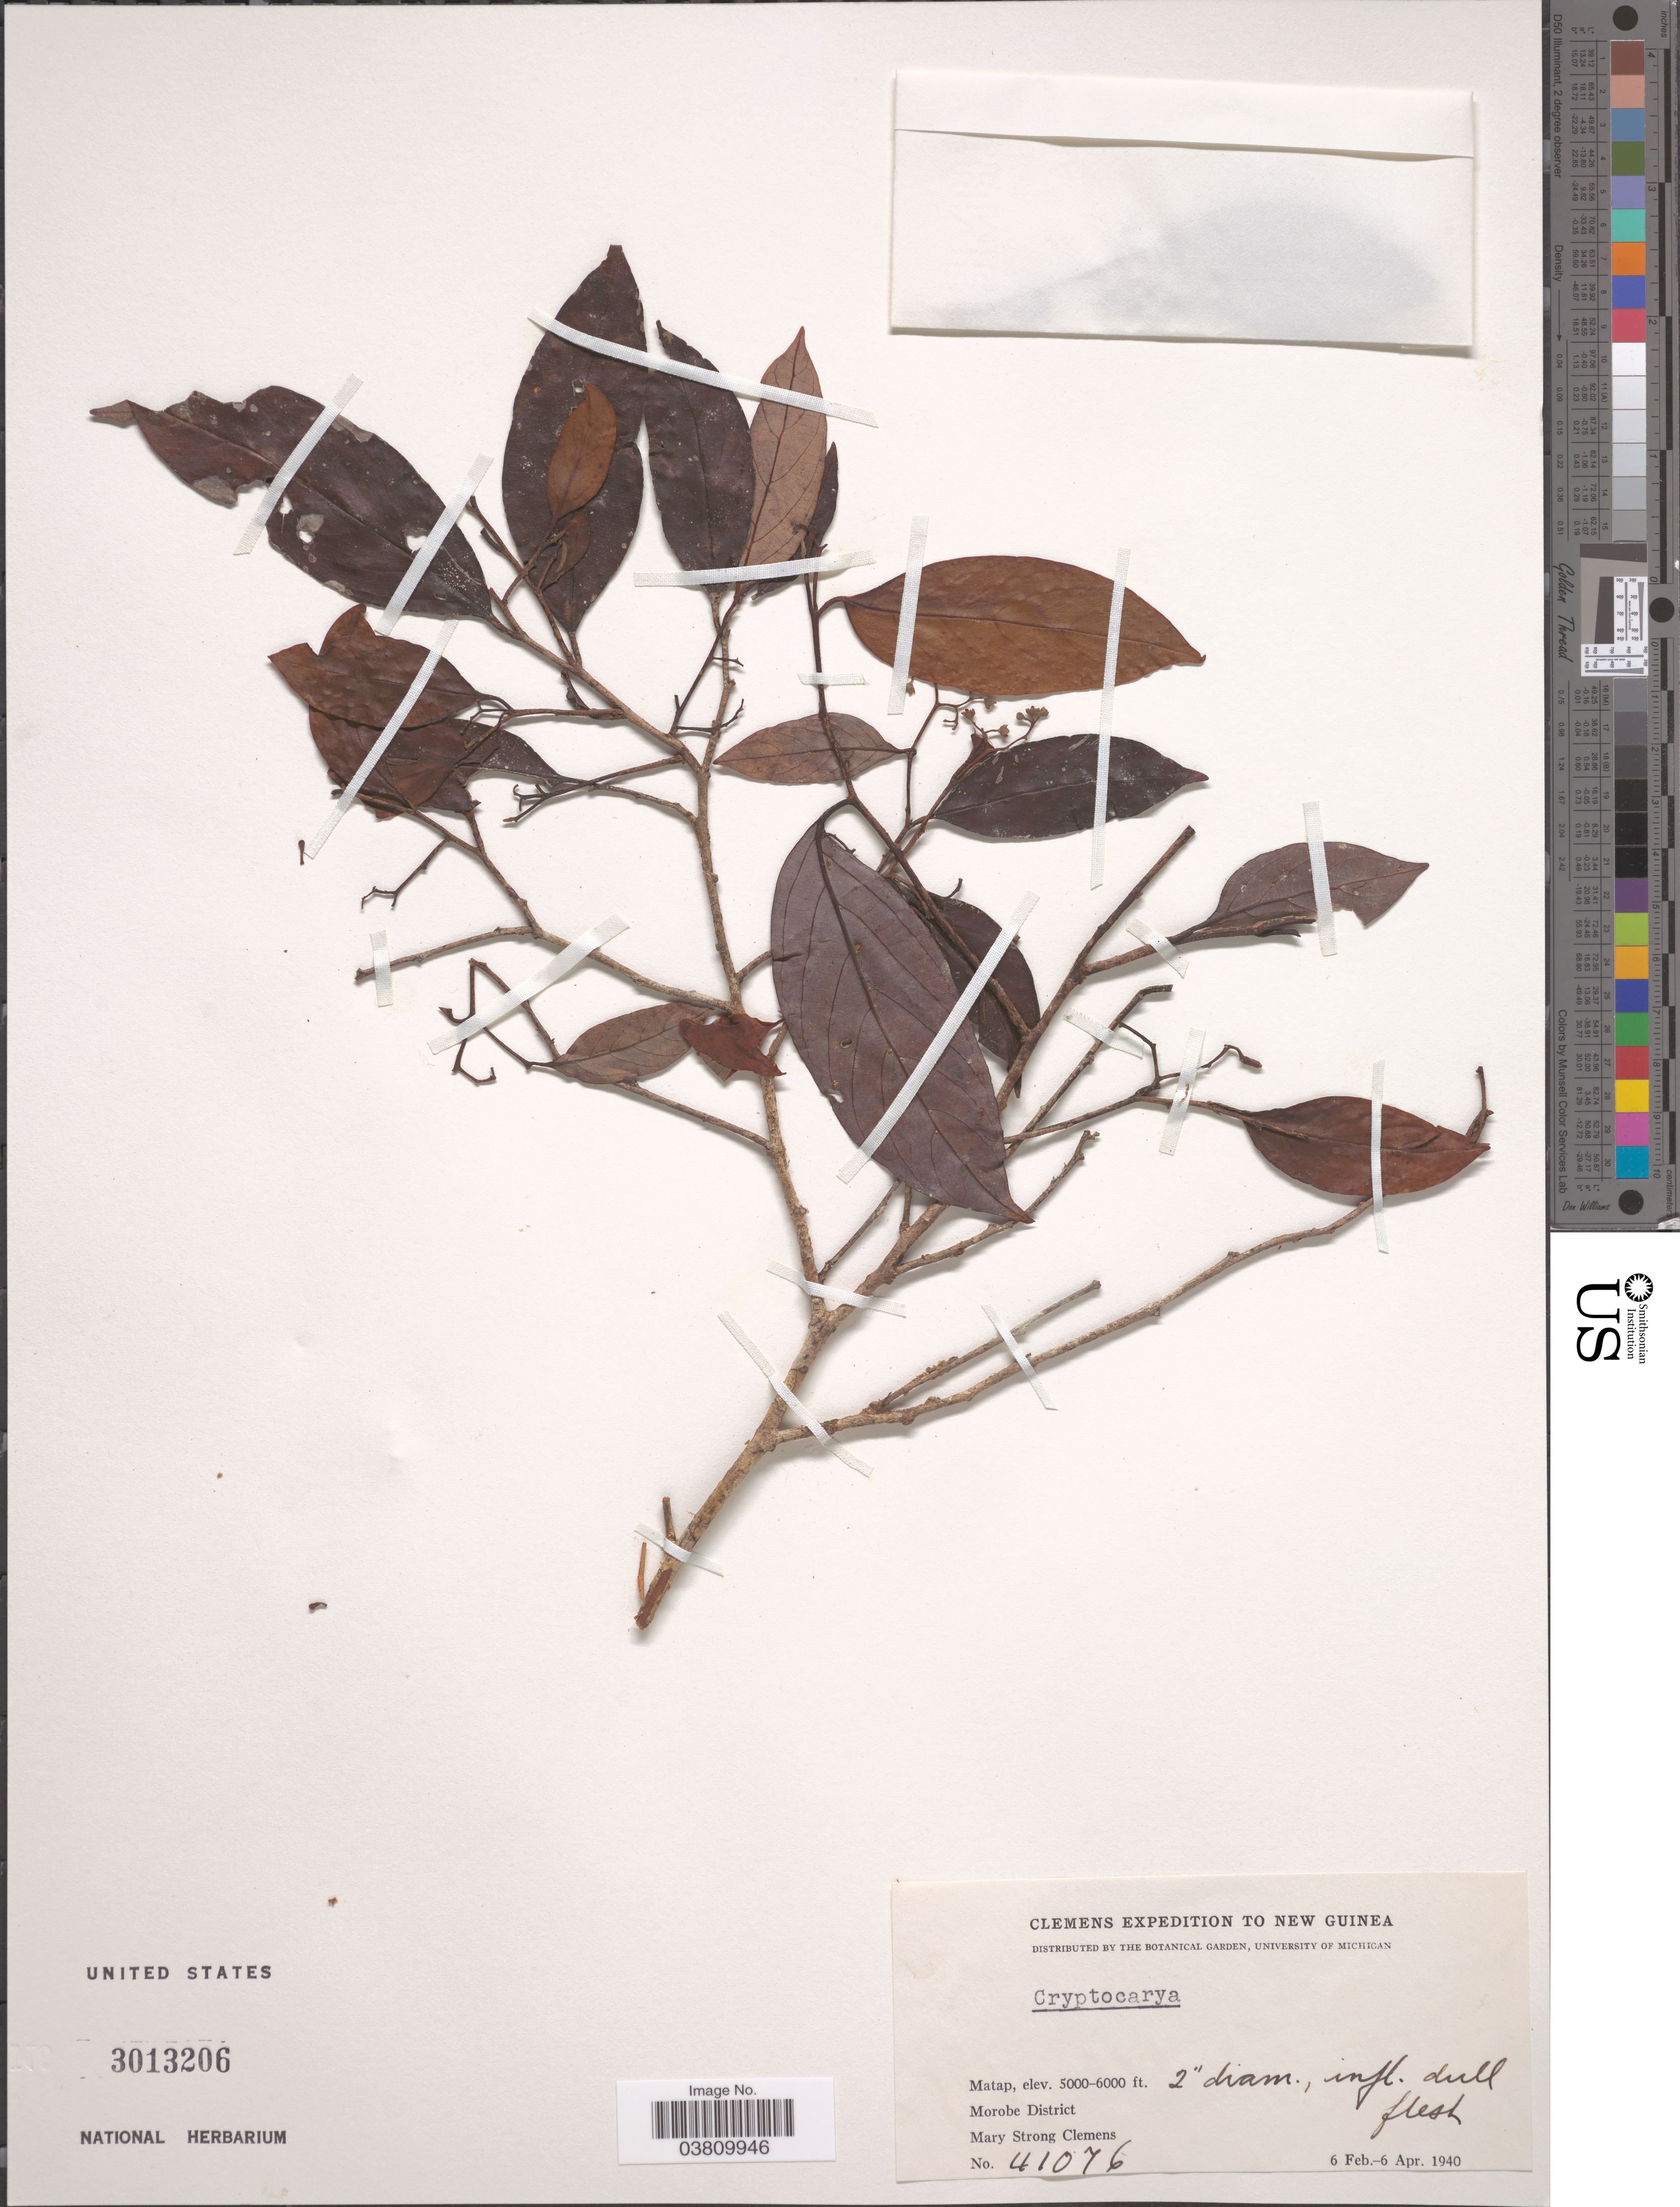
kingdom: Plantae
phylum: Tracheophyta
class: Magnoliopsida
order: Laurales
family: Lauraceae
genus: Cryptocarya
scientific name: Cryptocarya sp.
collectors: M. S. Clemens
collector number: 41076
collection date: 1940-02-06/1940-04-06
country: Papua New Guinea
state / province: Morobe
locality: New Guinea. Matap, Morobe District.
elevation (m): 1524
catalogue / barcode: US 3013206